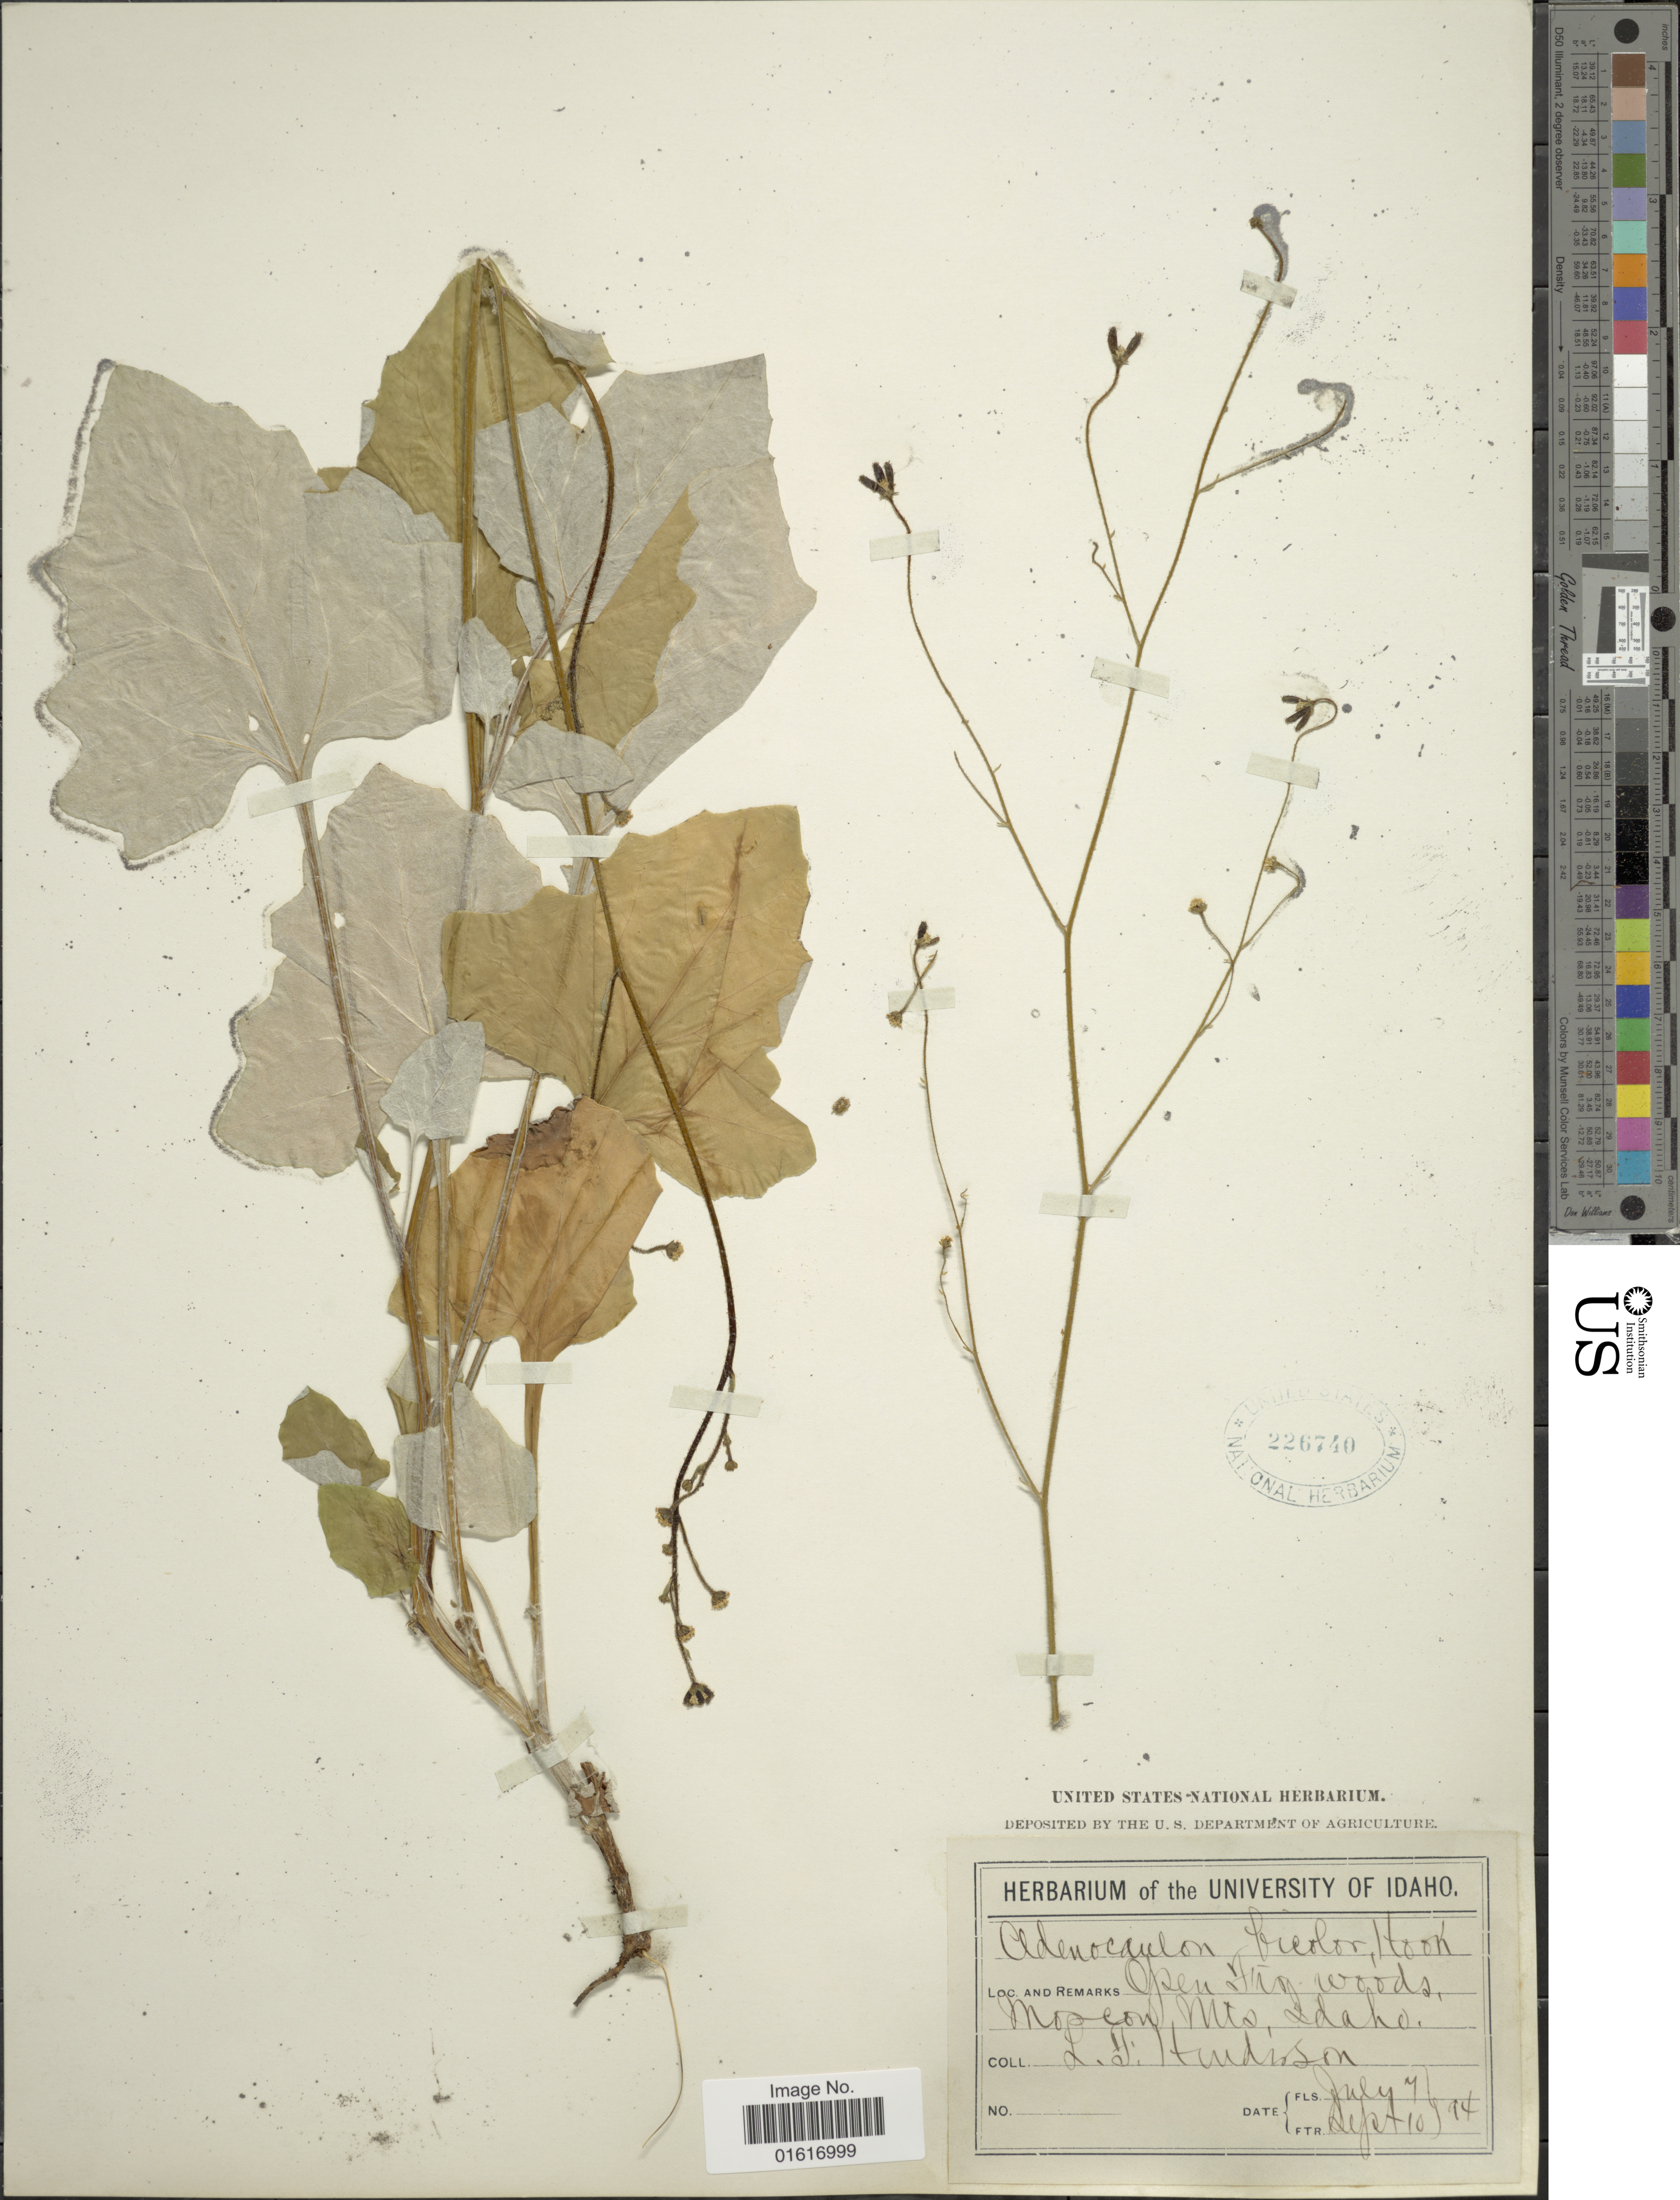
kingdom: Plantae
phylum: Tracheophyta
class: Magnoliopsida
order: Asterales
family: Asteraceae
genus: Adenocaulon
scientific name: Adenocaulon bicolor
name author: Hook.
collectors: L. Henderson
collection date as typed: Transcribed d/m/y: 7/7/94 to 9/10/94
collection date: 1894-07-07,1894-09-10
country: United States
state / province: Idaho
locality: Open Frog woods, Moscow Mts.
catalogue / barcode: US 226740